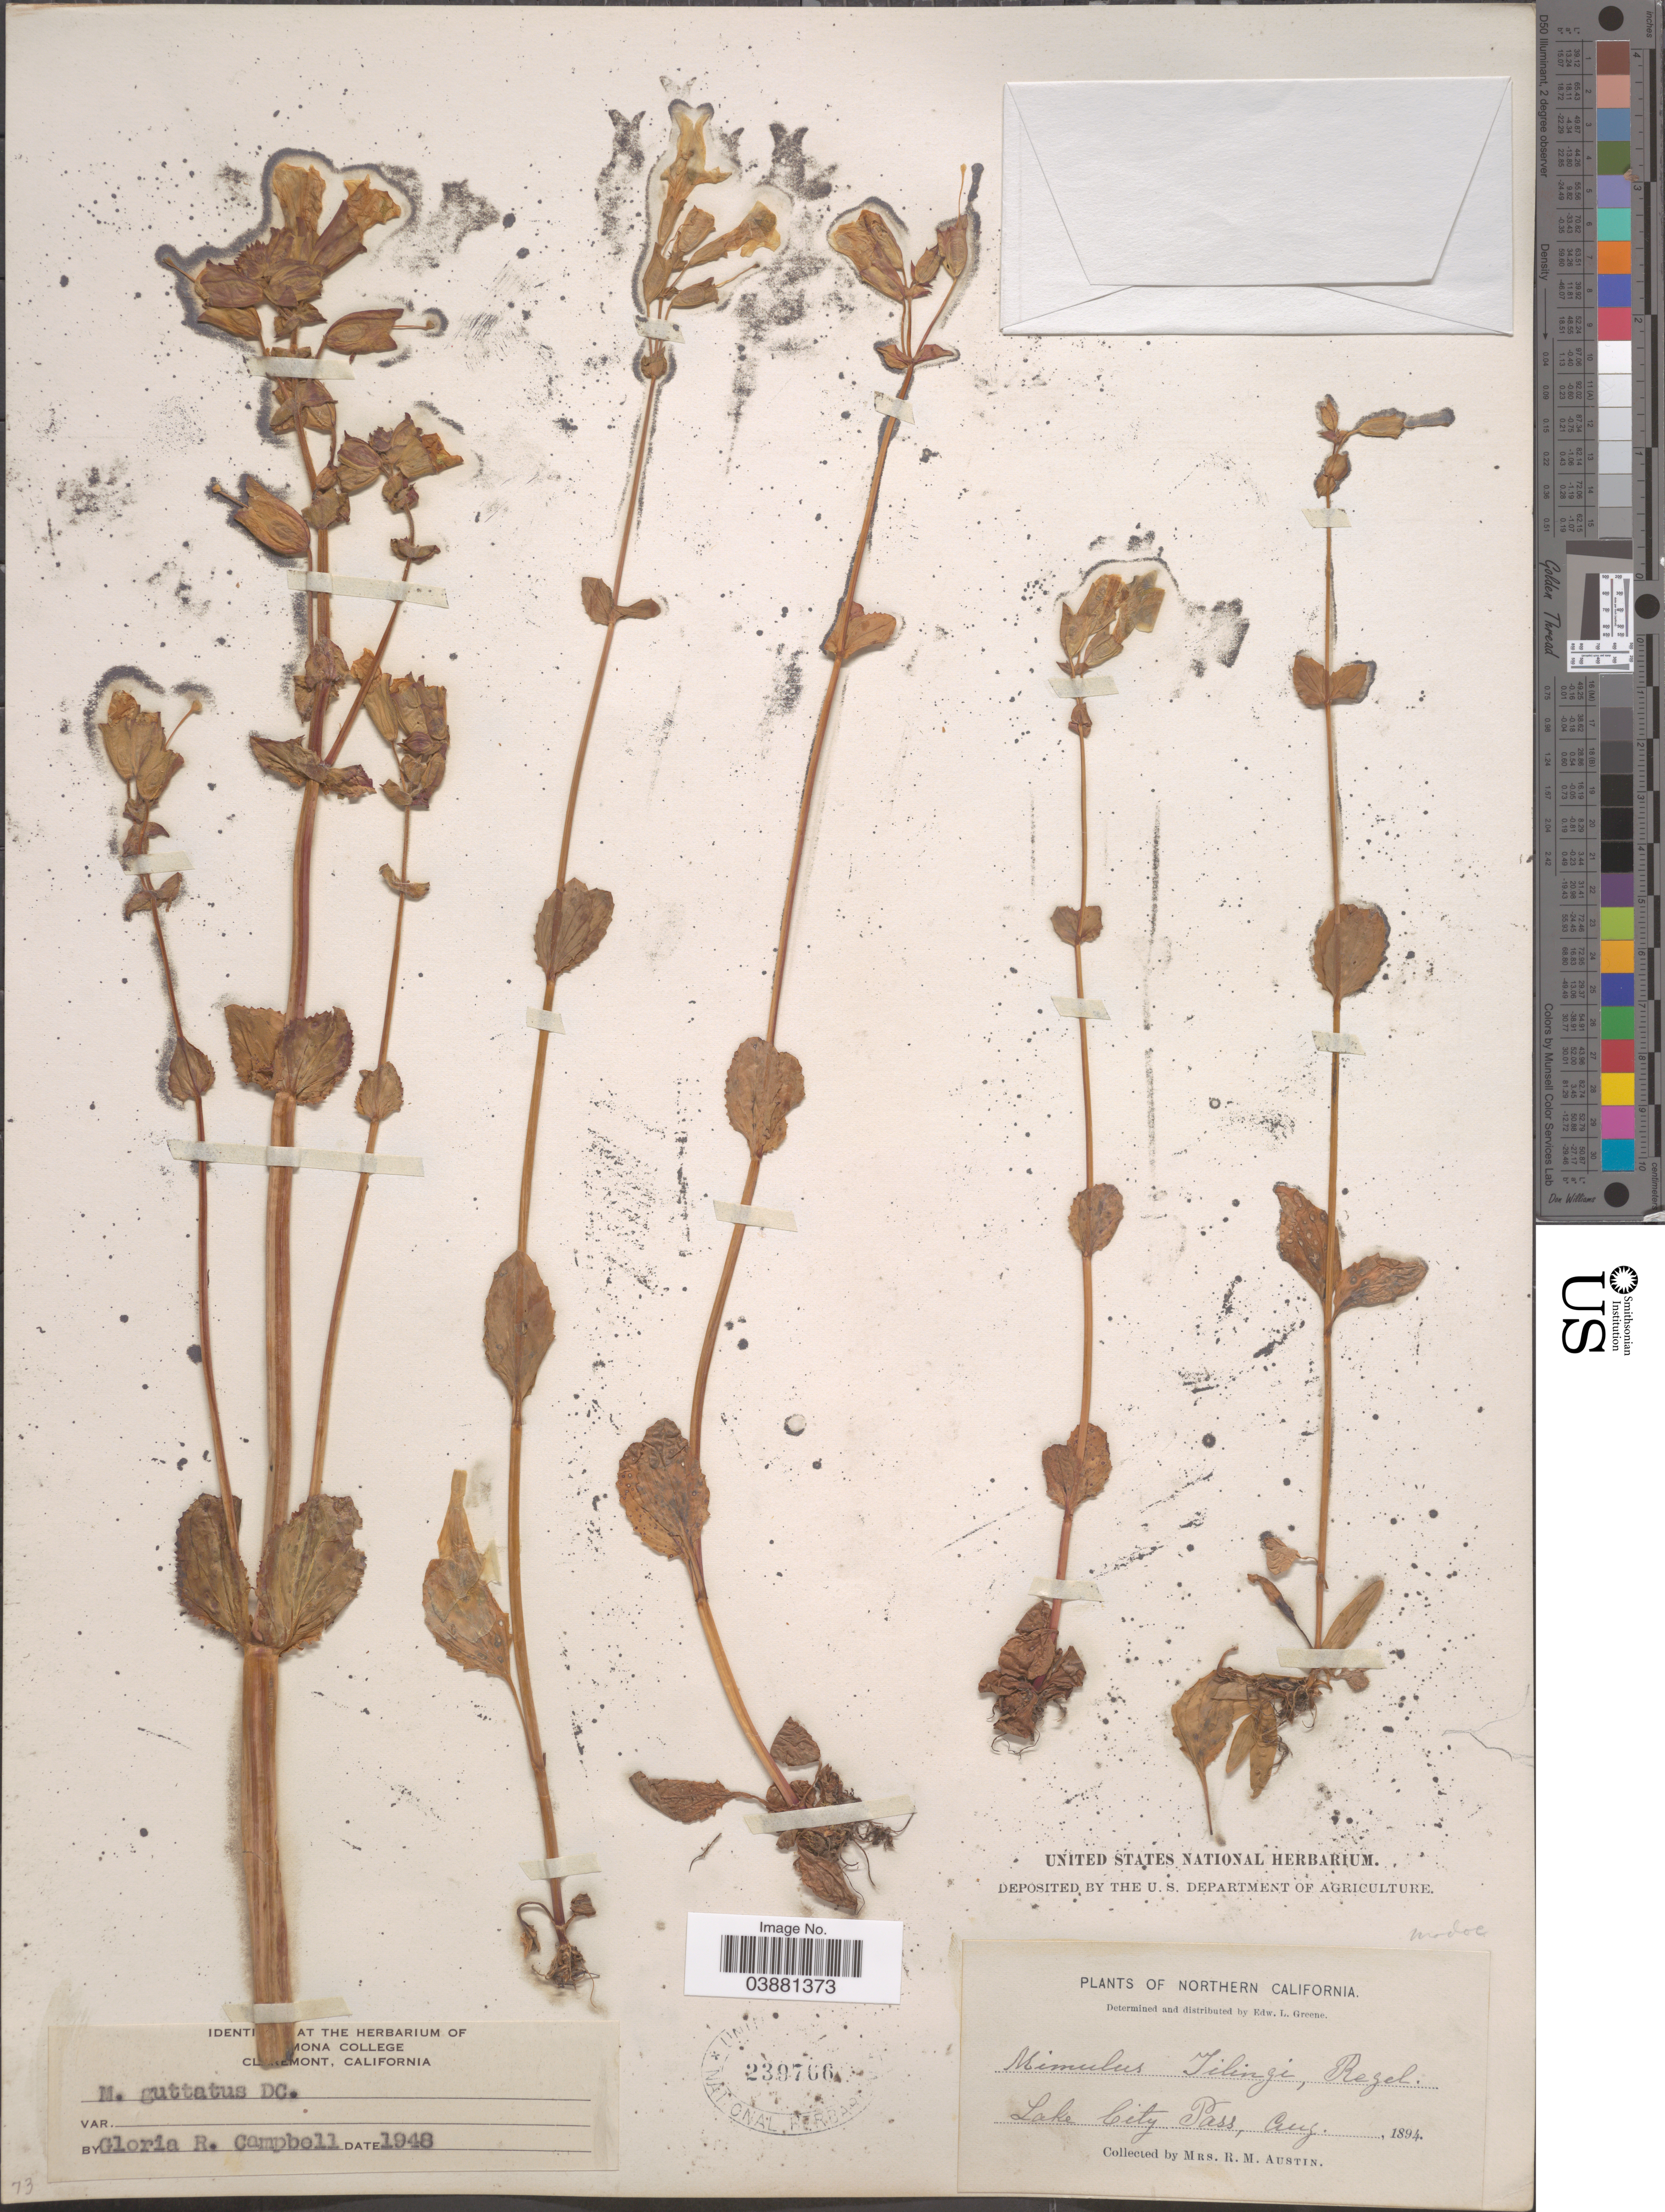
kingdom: Plantae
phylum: Tracheophyta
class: Magnoliopsida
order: Lamiales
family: Phrymaceae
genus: Mimulus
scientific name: Mimulus guttatus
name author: DC.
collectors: R. Austin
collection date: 1894-08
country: United States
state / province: California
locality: Northern California. Lake City Pass.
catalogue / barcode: US 239766